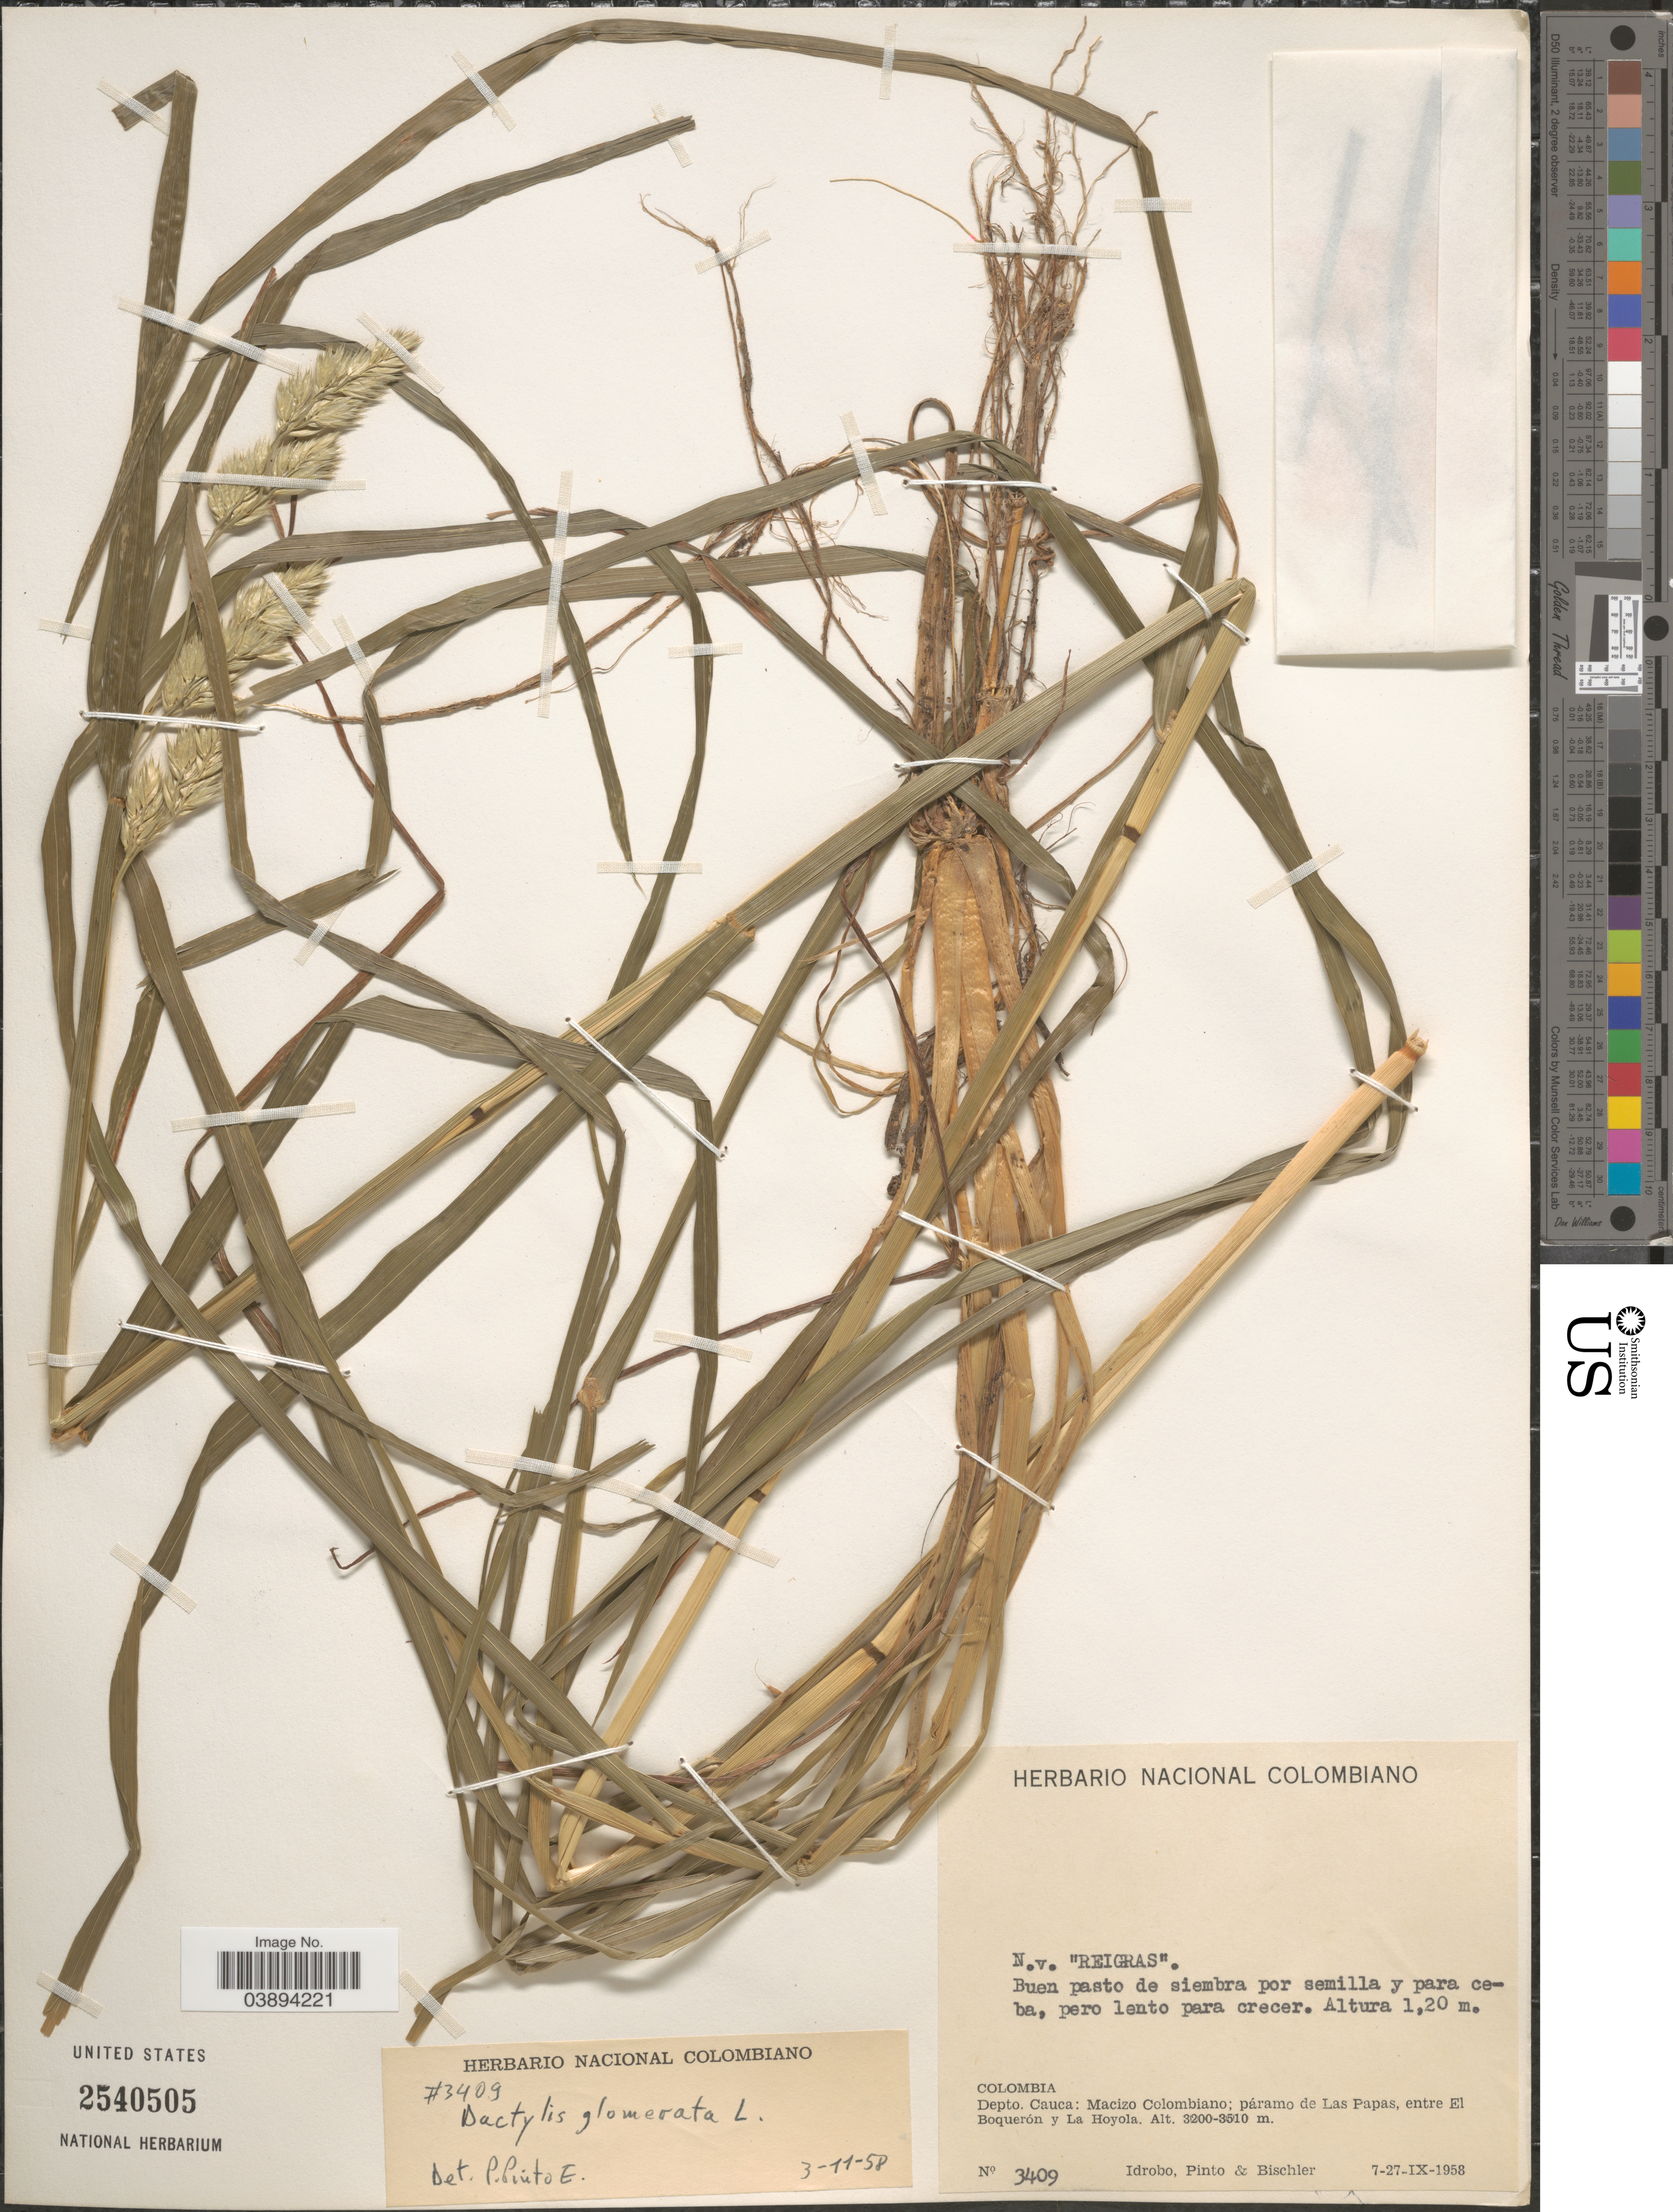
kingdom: Plantae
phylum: Tracheophyta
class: Liliopsida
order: Poales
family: Poaceae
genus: Dactylis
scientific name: Dactylis glomerata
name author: L.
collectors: -- Idrobo, Pinto, -- & -. Bischler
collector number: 3409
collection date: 1958-09-07/1958-09-27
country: Colombia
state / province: Cauca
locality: Depto. Cauca: Macizo Colombiano; páramo de Las Papas, entre El Boquerón y La Hoyola.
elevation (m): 3200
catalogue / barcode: US 2540505